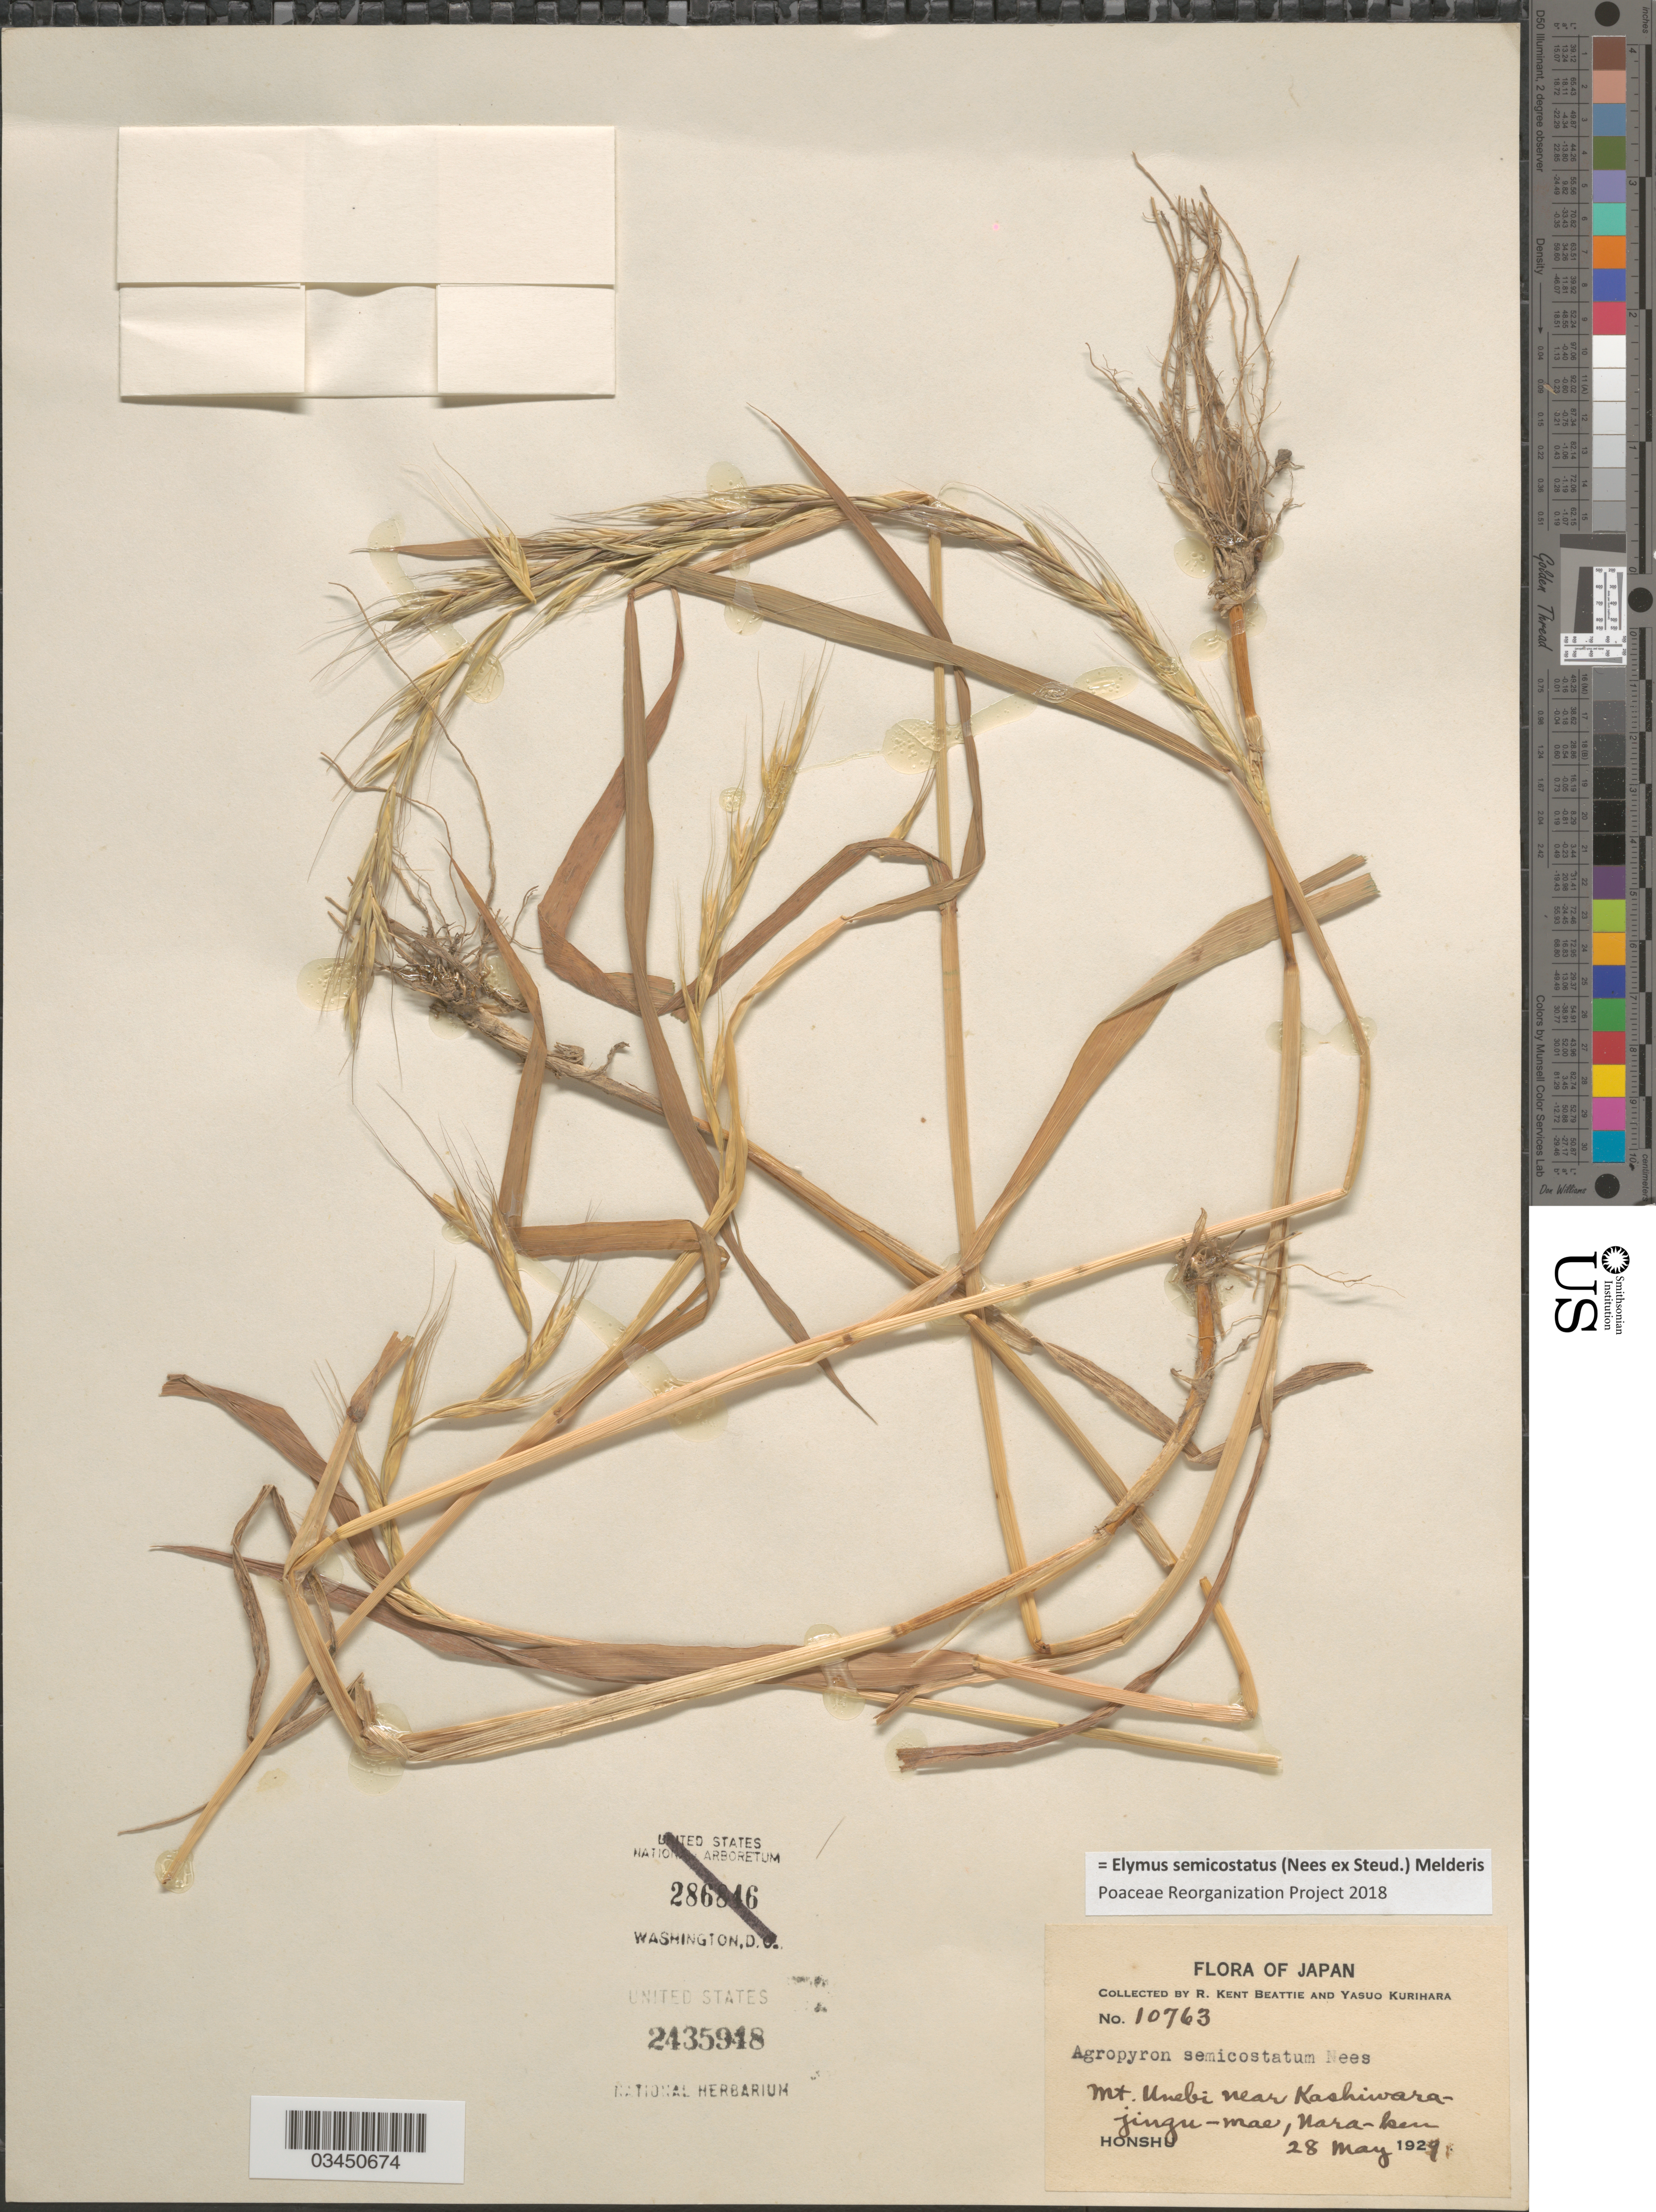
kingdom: Plantae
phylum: Tracheophyta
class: Liliopsida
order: Poales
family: Poaceae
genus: Elymus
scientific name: Elymus semicostatus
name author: (Nees ex Steud.) Melderis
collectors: R. K. Beattie & Y. Kurihara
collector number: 10763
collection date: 1929-05-28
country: Japan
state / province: Nara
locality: Mt. Unebi near Kashiwarajingu-mae, Nara-ken. Honshu.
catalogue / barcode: US 2435948